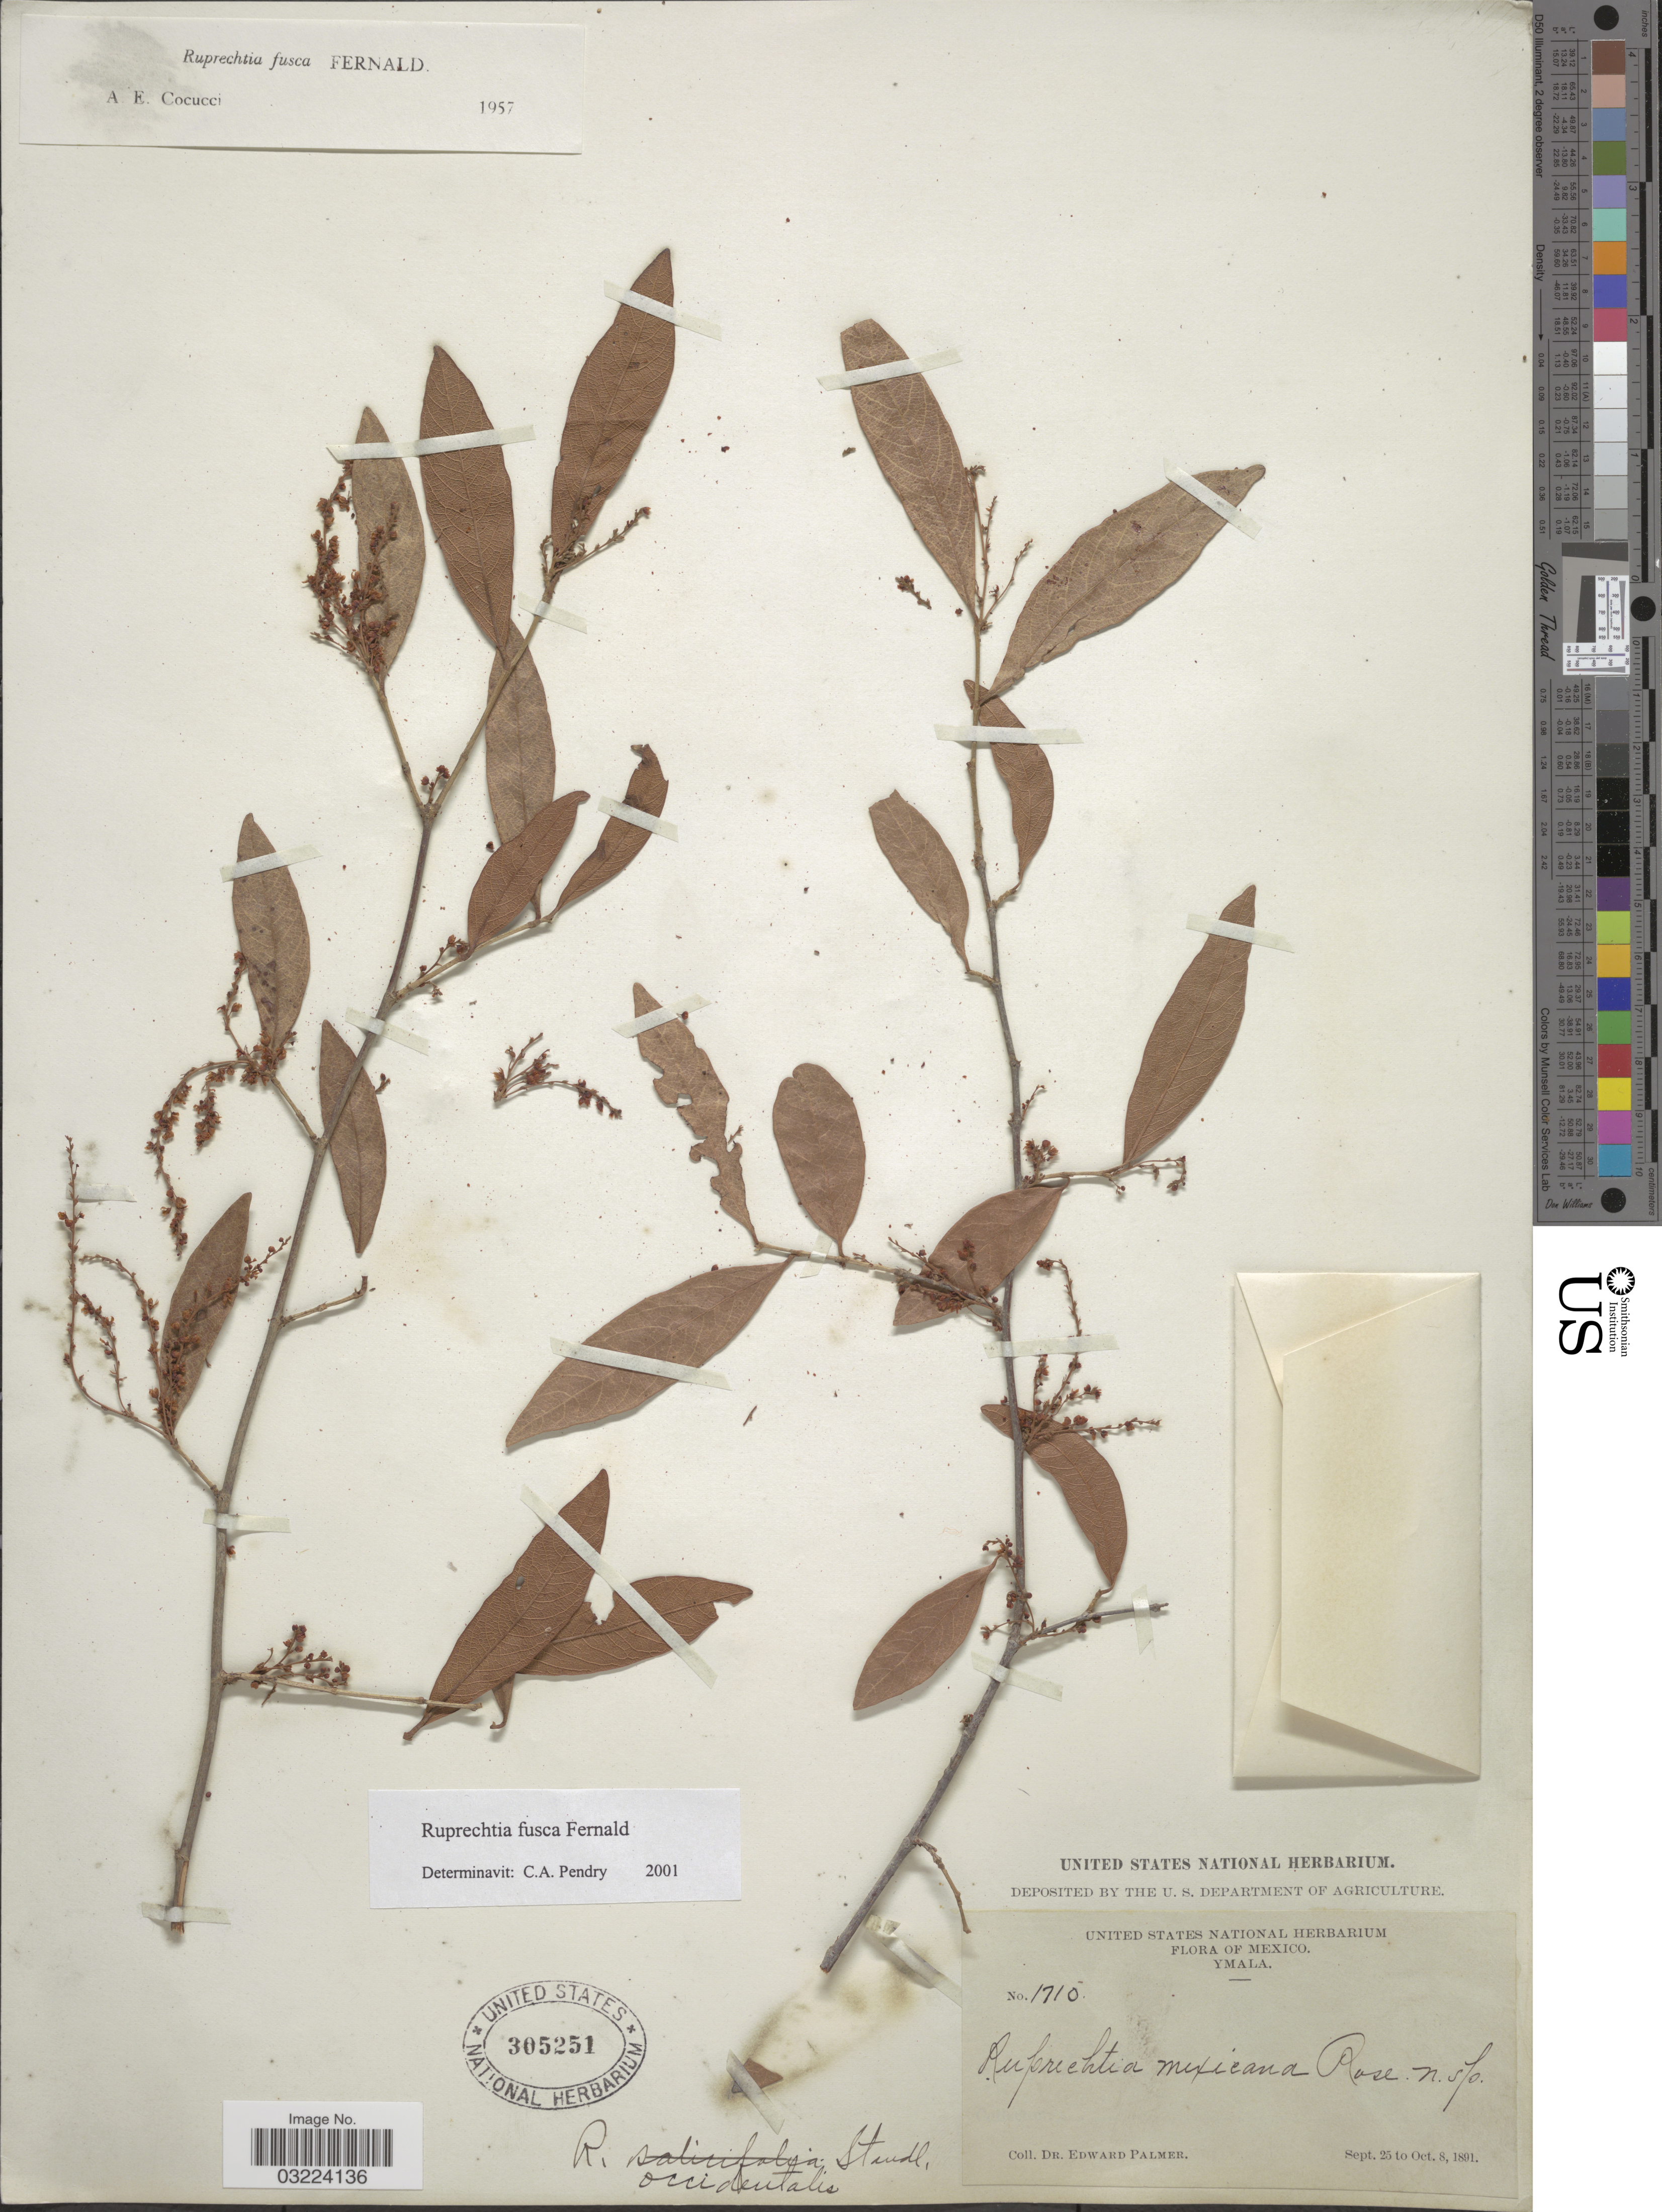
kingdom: Plantae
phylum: Tracheophyta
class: Magnoliopsida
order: Caryophyllales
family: Polygonaceae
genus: Ruprechtia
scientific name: Ruprechtia fusca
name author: Fernald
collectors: E. Palmer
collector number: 1715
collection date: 1891-09-25/1891-10-08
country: Mexico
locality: Ymala.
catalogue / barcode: US 305251